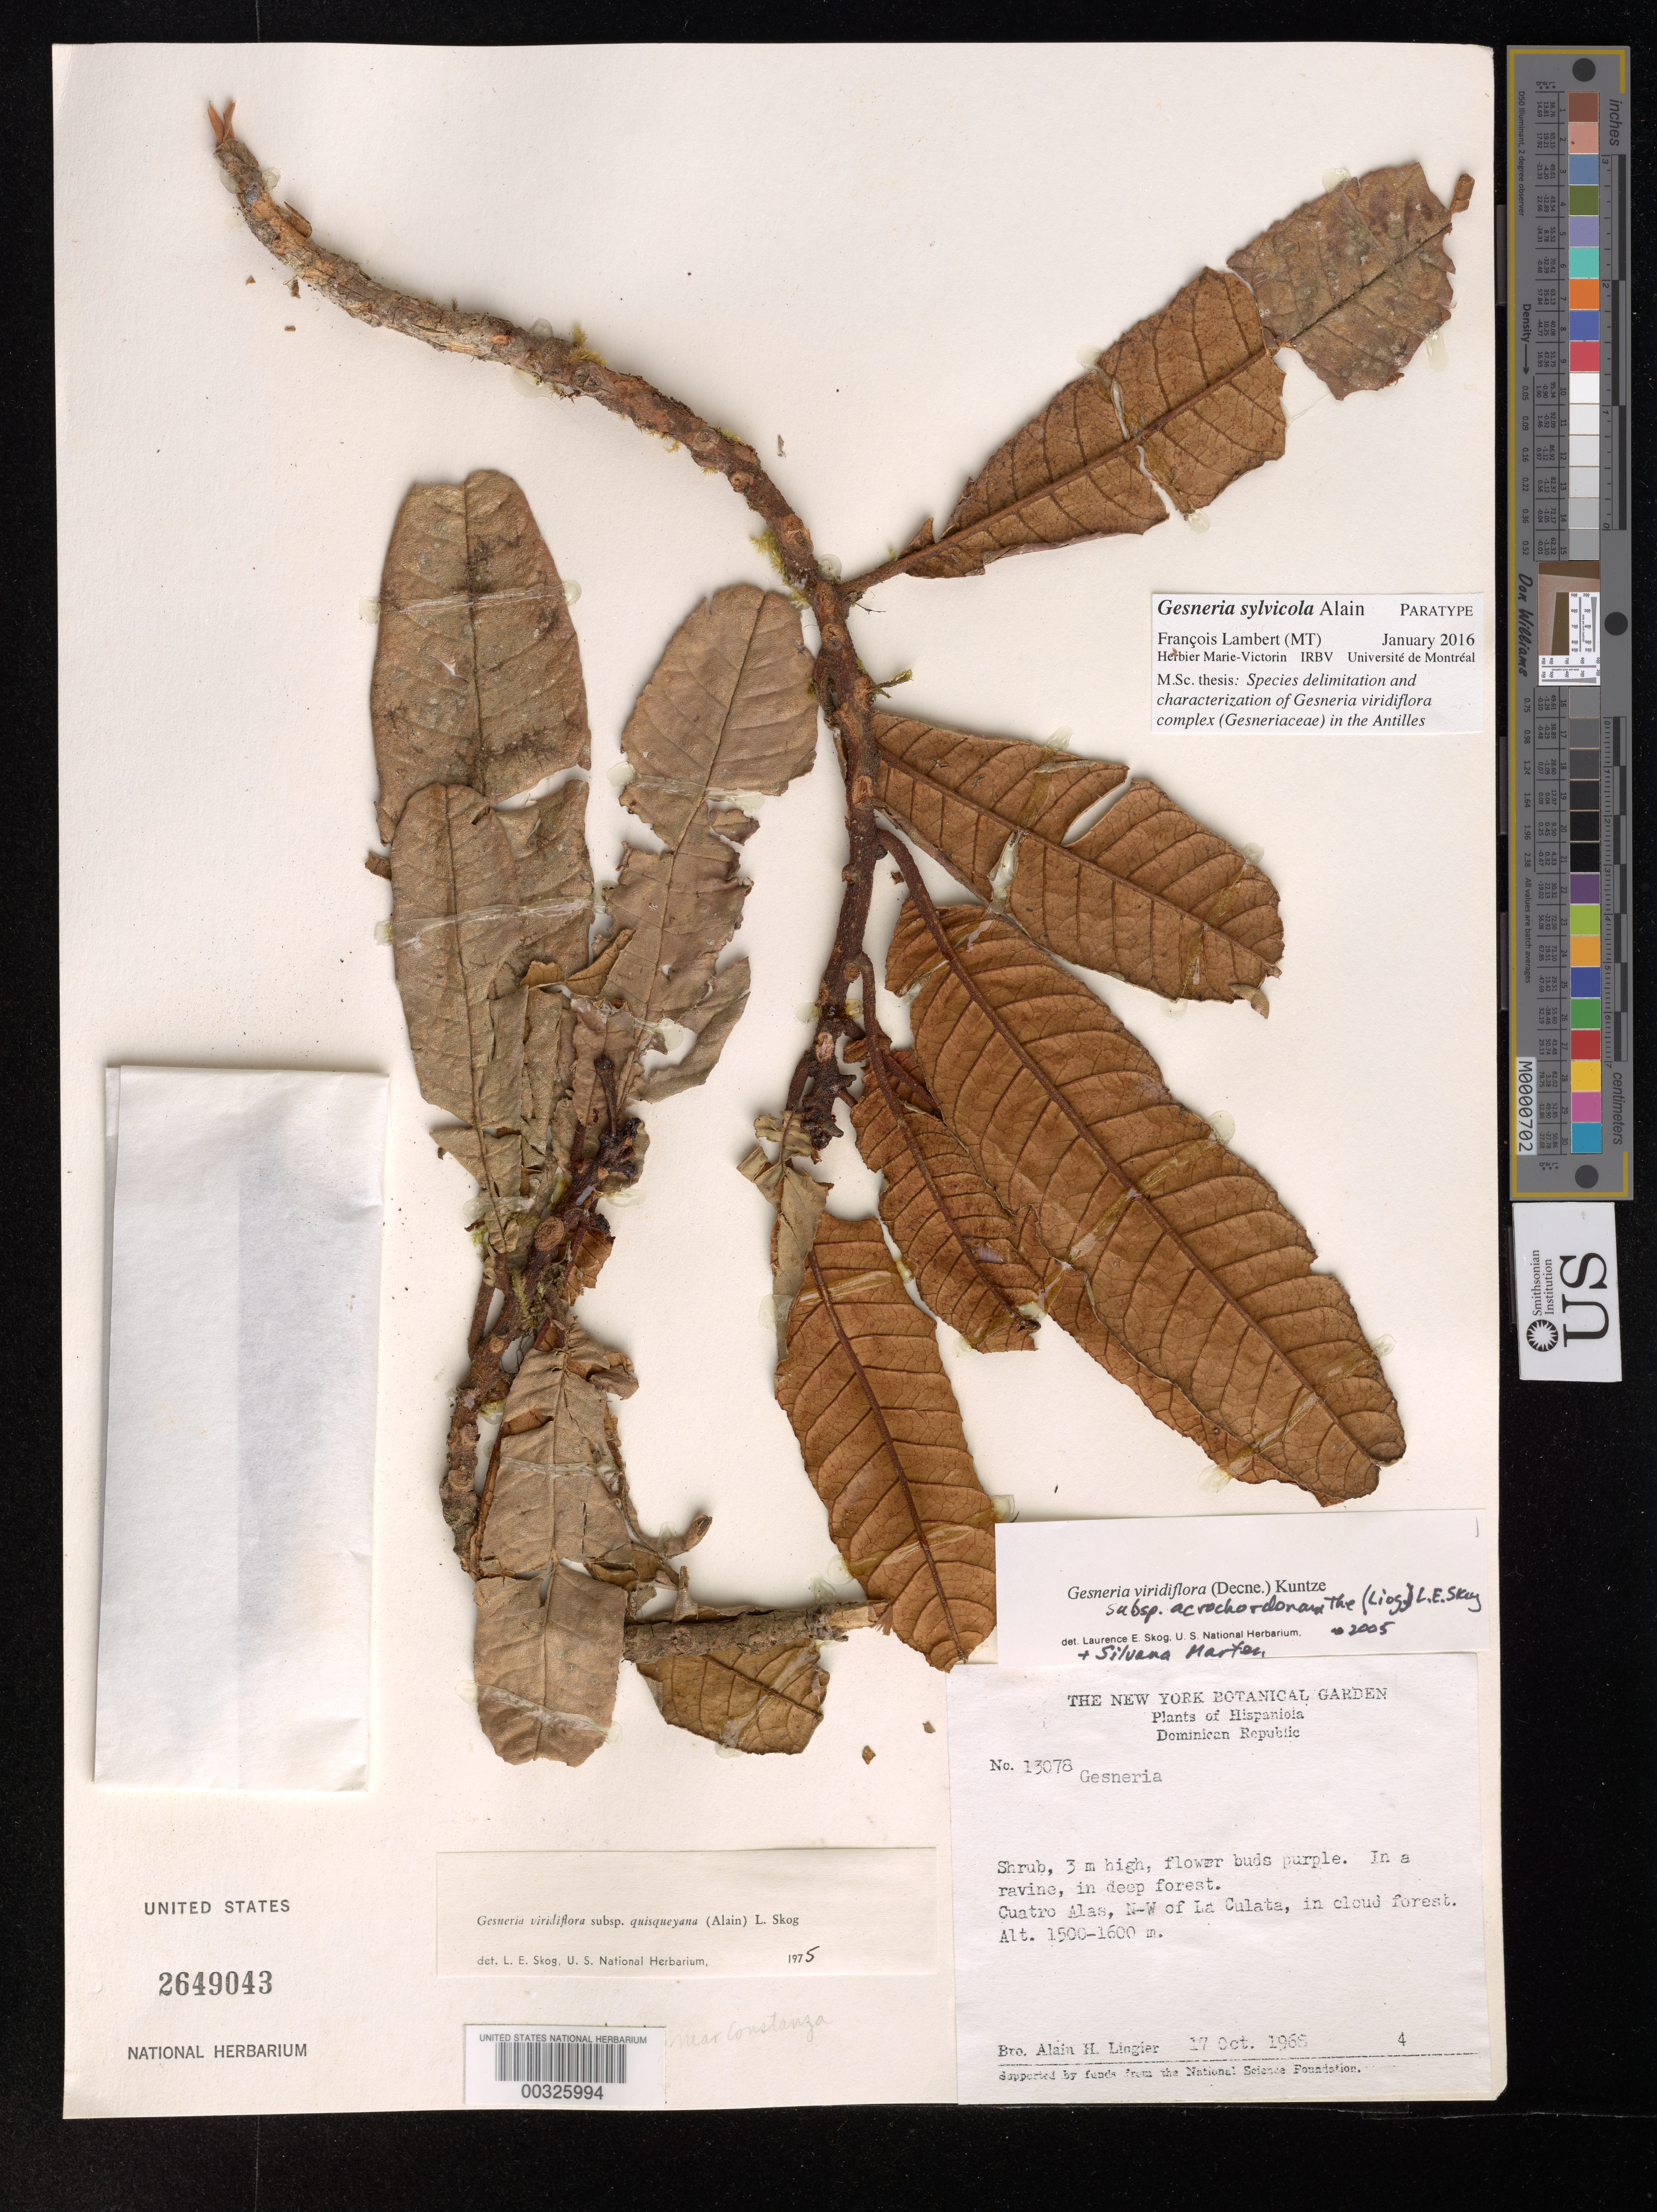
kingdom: Plantae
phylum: Tracheophyta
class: Magnoliopsida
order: Lamiales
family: Gesneriaceae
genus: Gesneria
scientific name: Gesneria sylvicola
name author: Alain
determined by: Lambert, Francois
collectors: A. H. Liogier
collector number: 13078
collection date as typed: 17 Oct 1968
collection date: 1968-10-17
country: Dominican Republic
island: Hispaniola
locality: Cuatro Alas, N-W of La Culata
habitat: In cloud forest; in a ravine in deep forest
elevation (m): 1500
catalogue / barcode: US 2649043